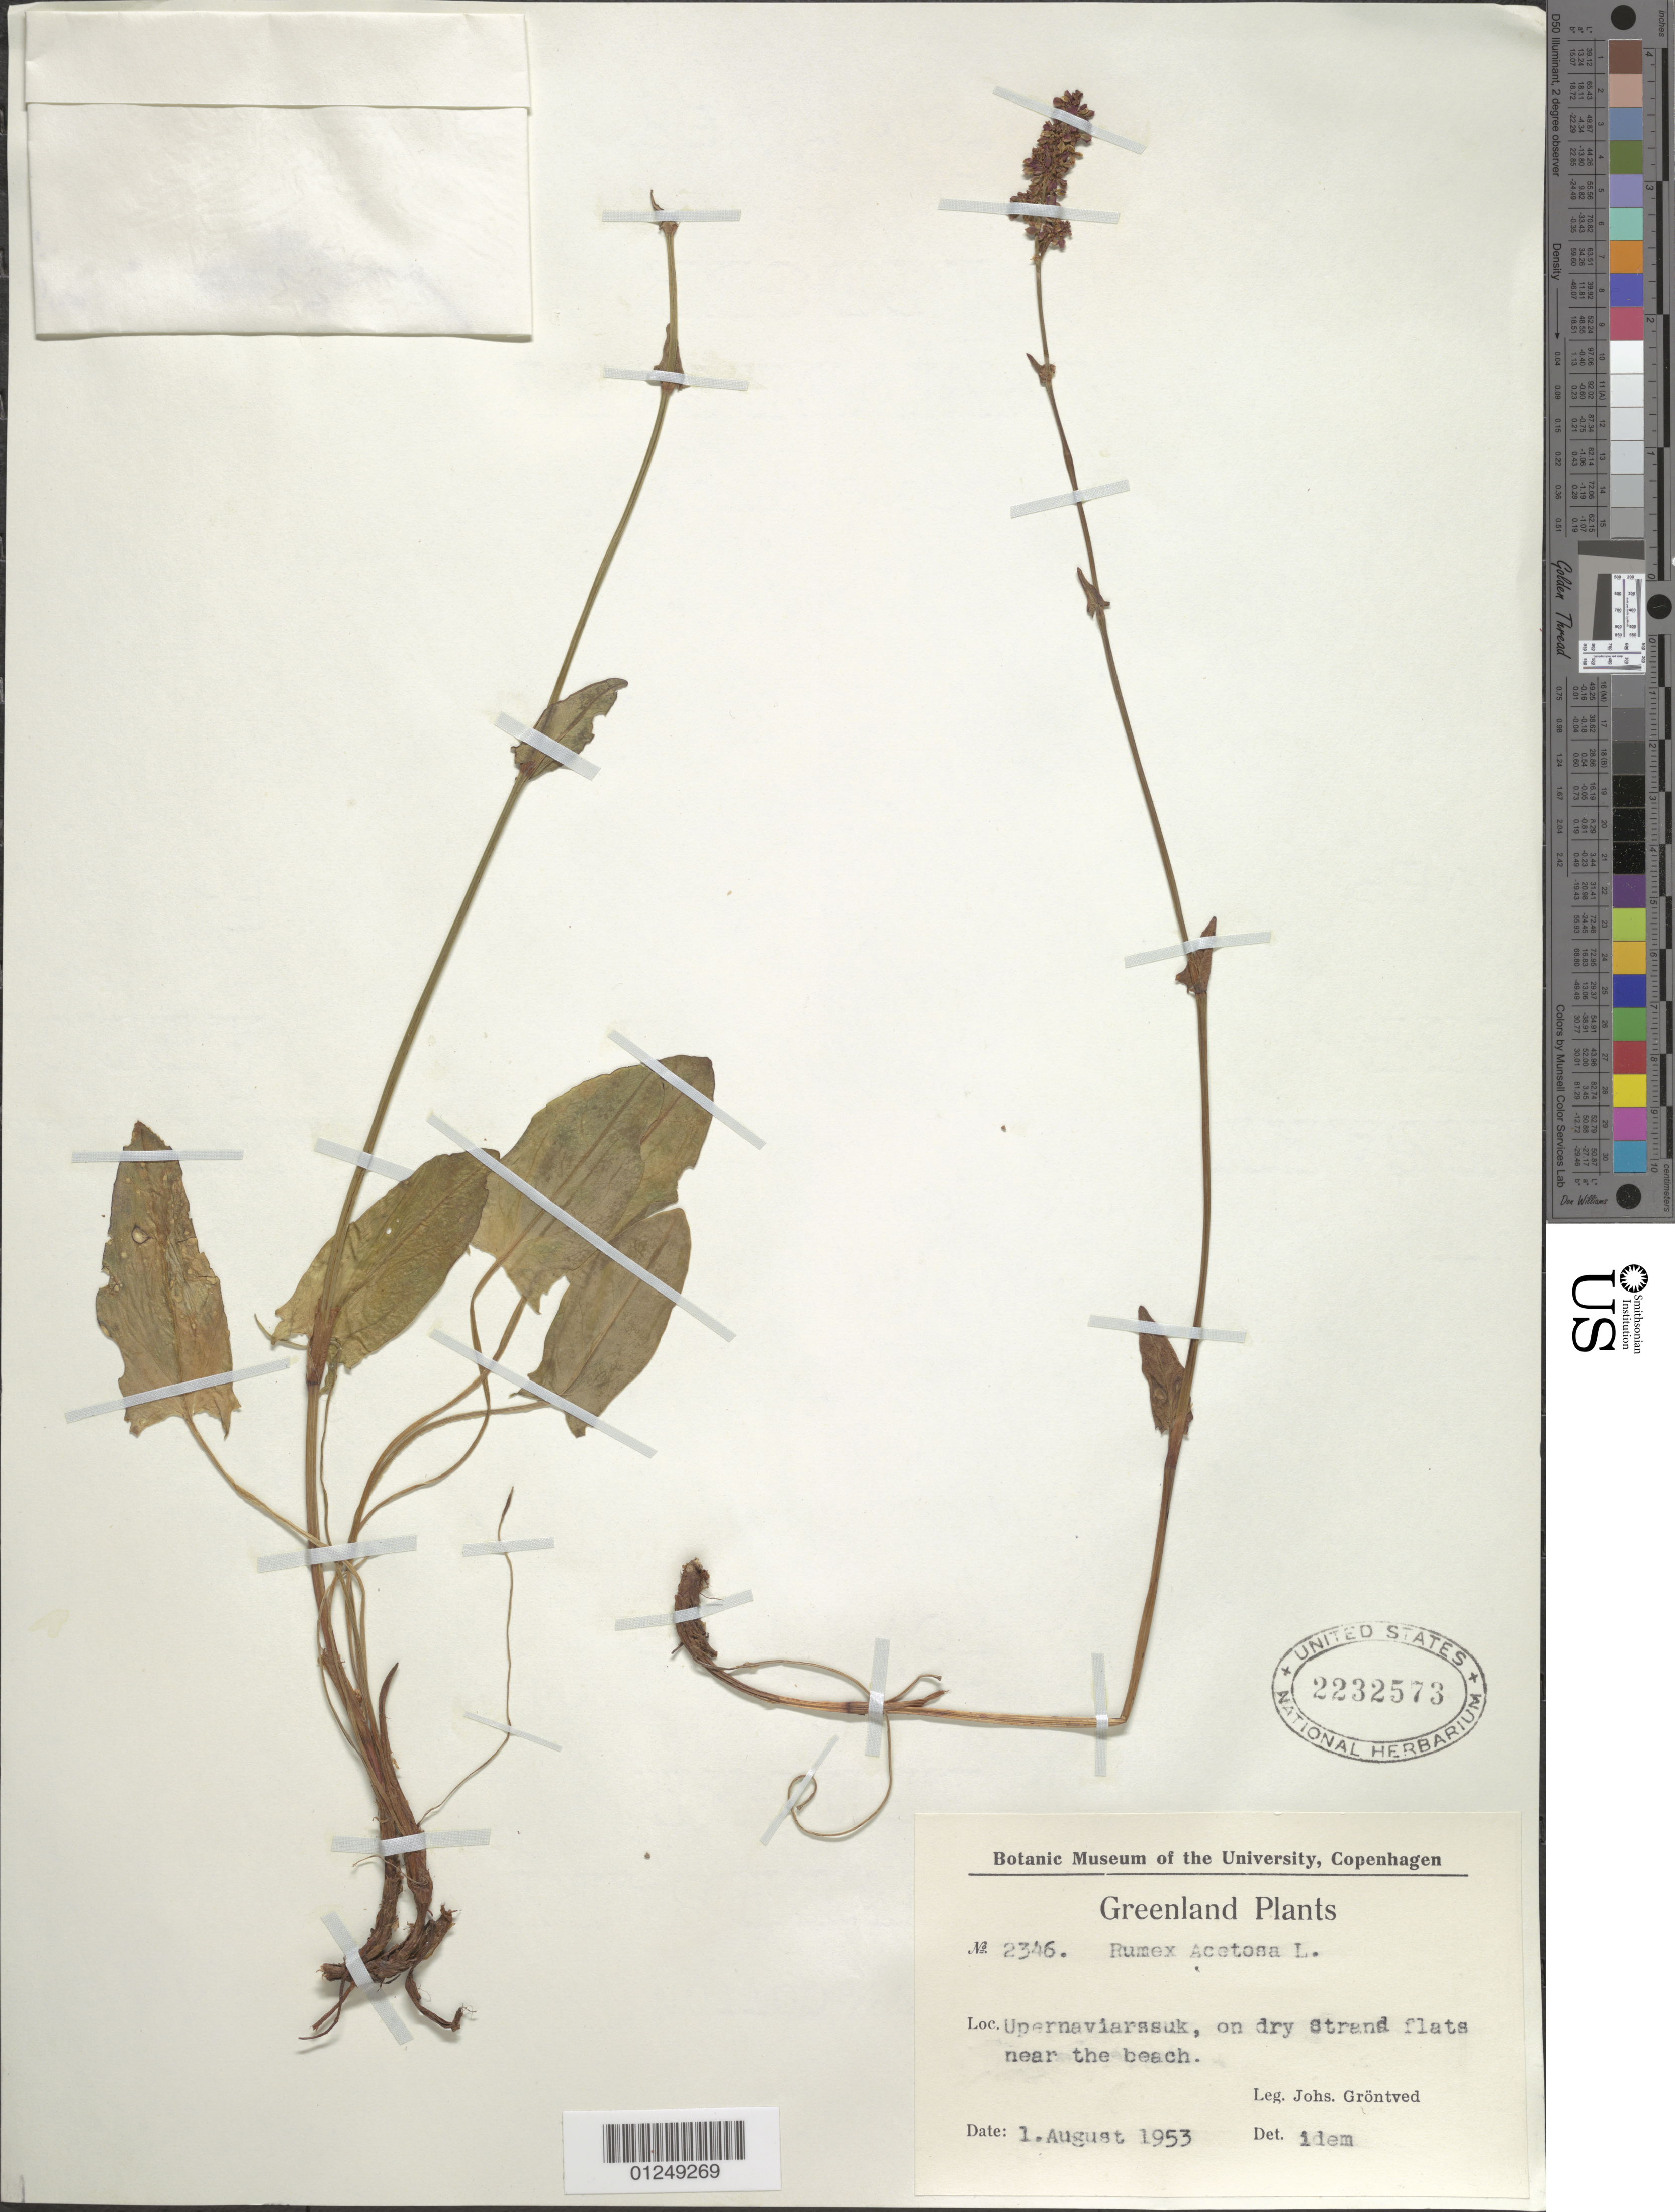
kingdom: Plantae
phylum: Tracheophyta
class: Magnoliopsida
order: Caryophyllales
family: Polygonaceae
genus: Rumex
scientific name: Rumex acetosa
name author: L.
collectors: J. Gröntved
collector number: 2346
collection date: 1953-08-01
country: Greenland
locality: Upernaviarssuk, on dry strand flats near the beach.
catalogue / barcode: US 2232573